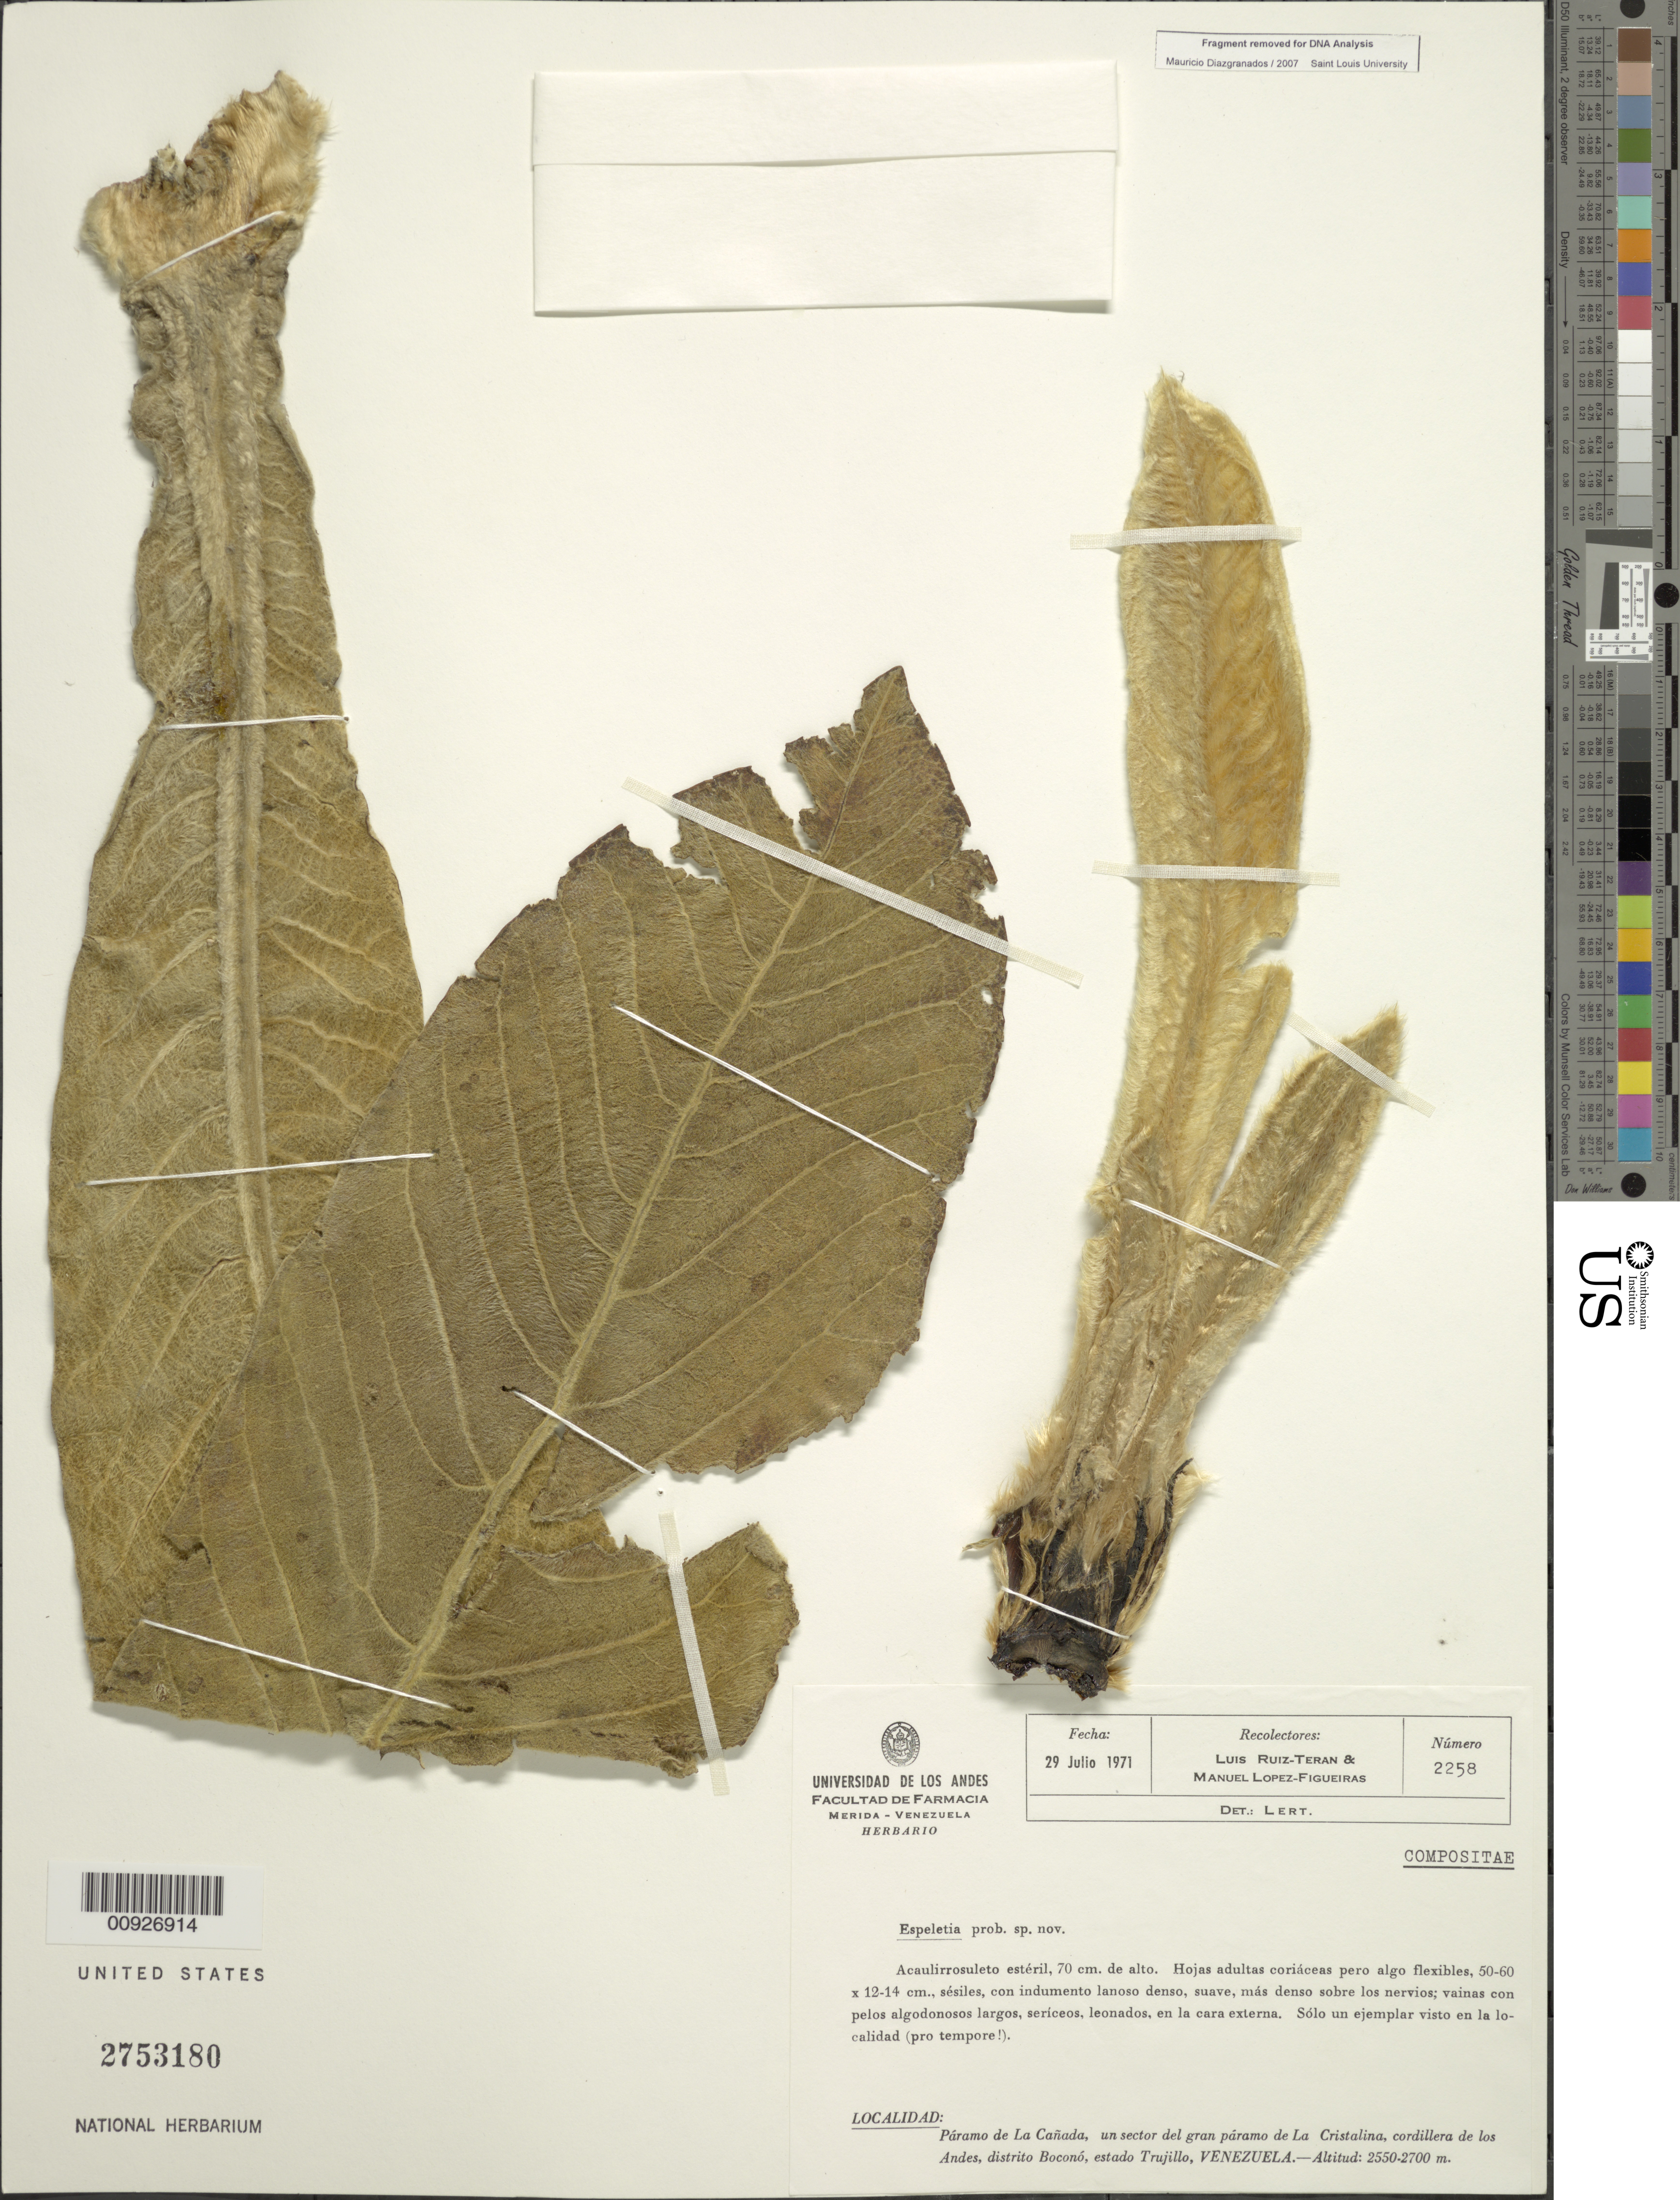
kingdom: Plantae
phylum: Tracheophyta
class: Magnoliopsida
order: Asterales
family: Asteraceae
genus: Espeletia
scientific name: Espeletia aristeguietana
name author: Cuatrec.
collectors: L. E. Ruíz-Terán & M. López Figueiras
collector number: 2258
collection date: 1971-07-29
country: Venezuela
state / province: Trujillo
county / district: D. Boconó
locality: P. de la Cañada. Páramo de la Cañada, un sector del gran Páramo de la Cristalina, cordillera de los Andes.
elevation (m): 2550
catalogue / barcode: US 2753180